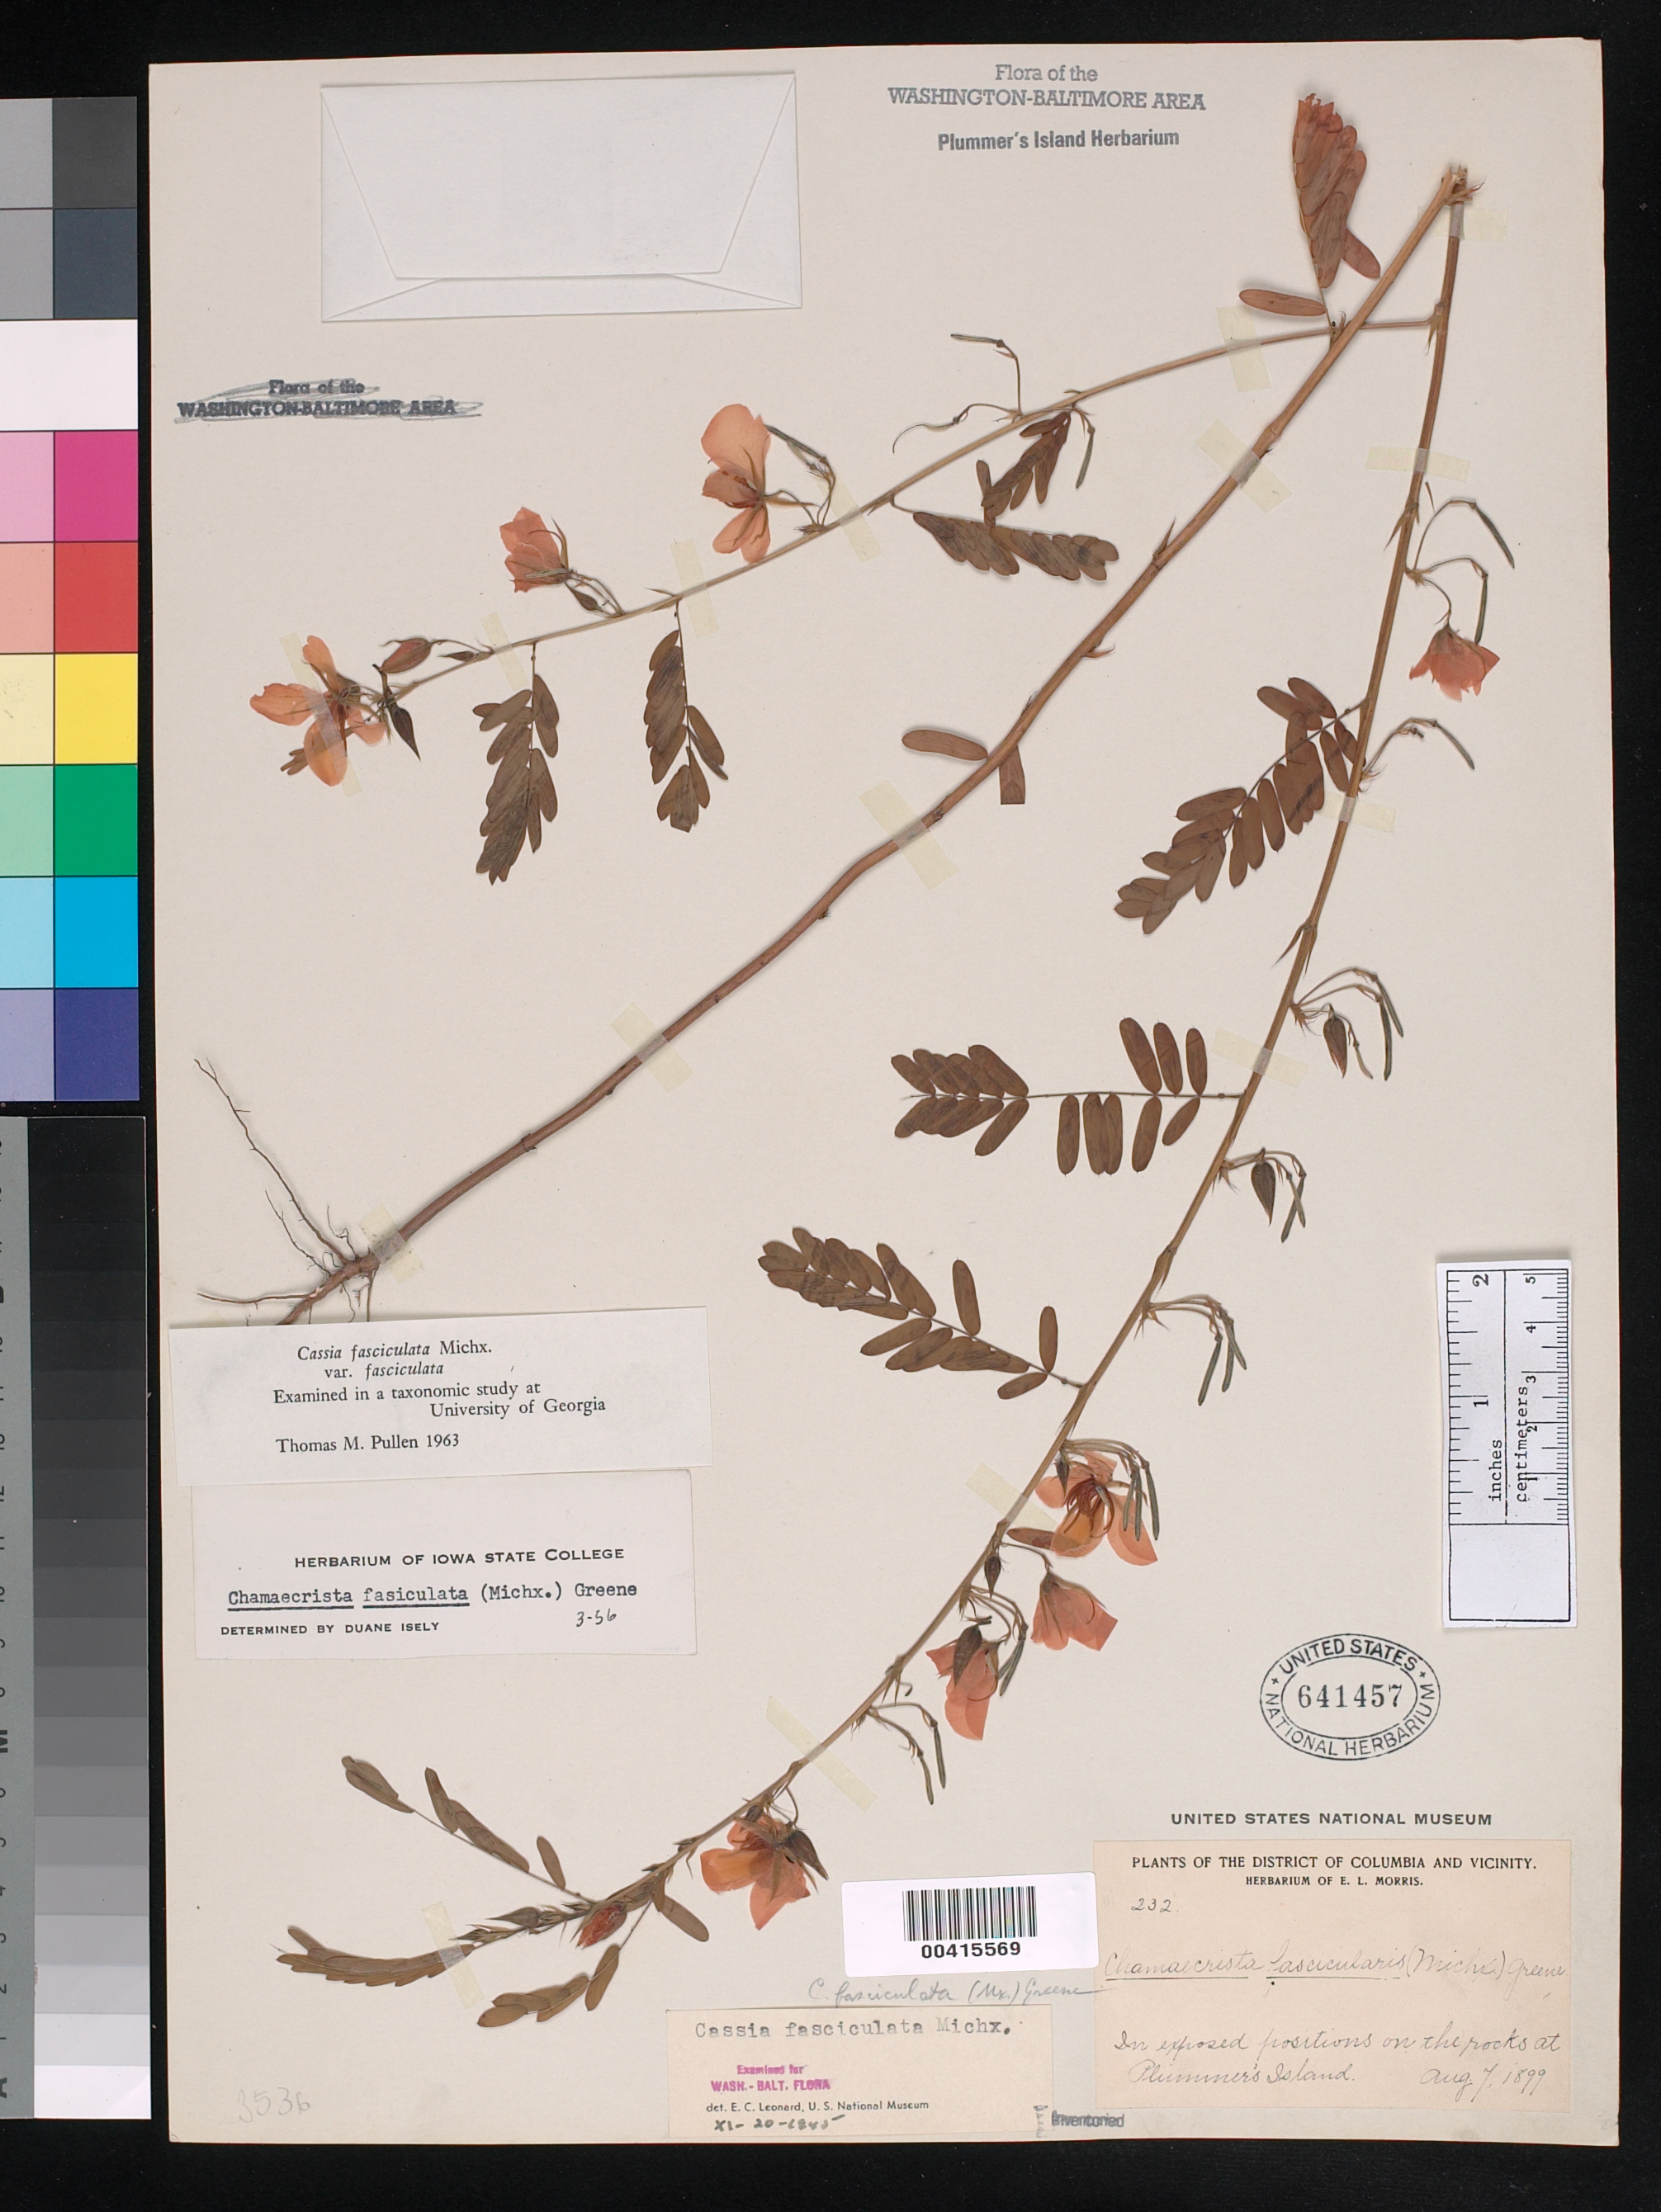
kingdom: Plantae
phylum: Tracheophyta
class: Magnoliopsida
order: Fabales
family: Fabaceae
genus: Chamaecrista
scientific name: Chamaecrista fasciculata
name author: (Michx.) Greene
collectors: E. L. Morris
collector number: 232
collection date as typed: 07 Aug 1899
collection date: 1899-08-07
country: United States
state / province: Maryland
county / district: Montgomery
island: Plummers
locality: Plummer's Island Plummers Island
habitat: In exposed positions on rocks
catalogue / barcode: US 641457